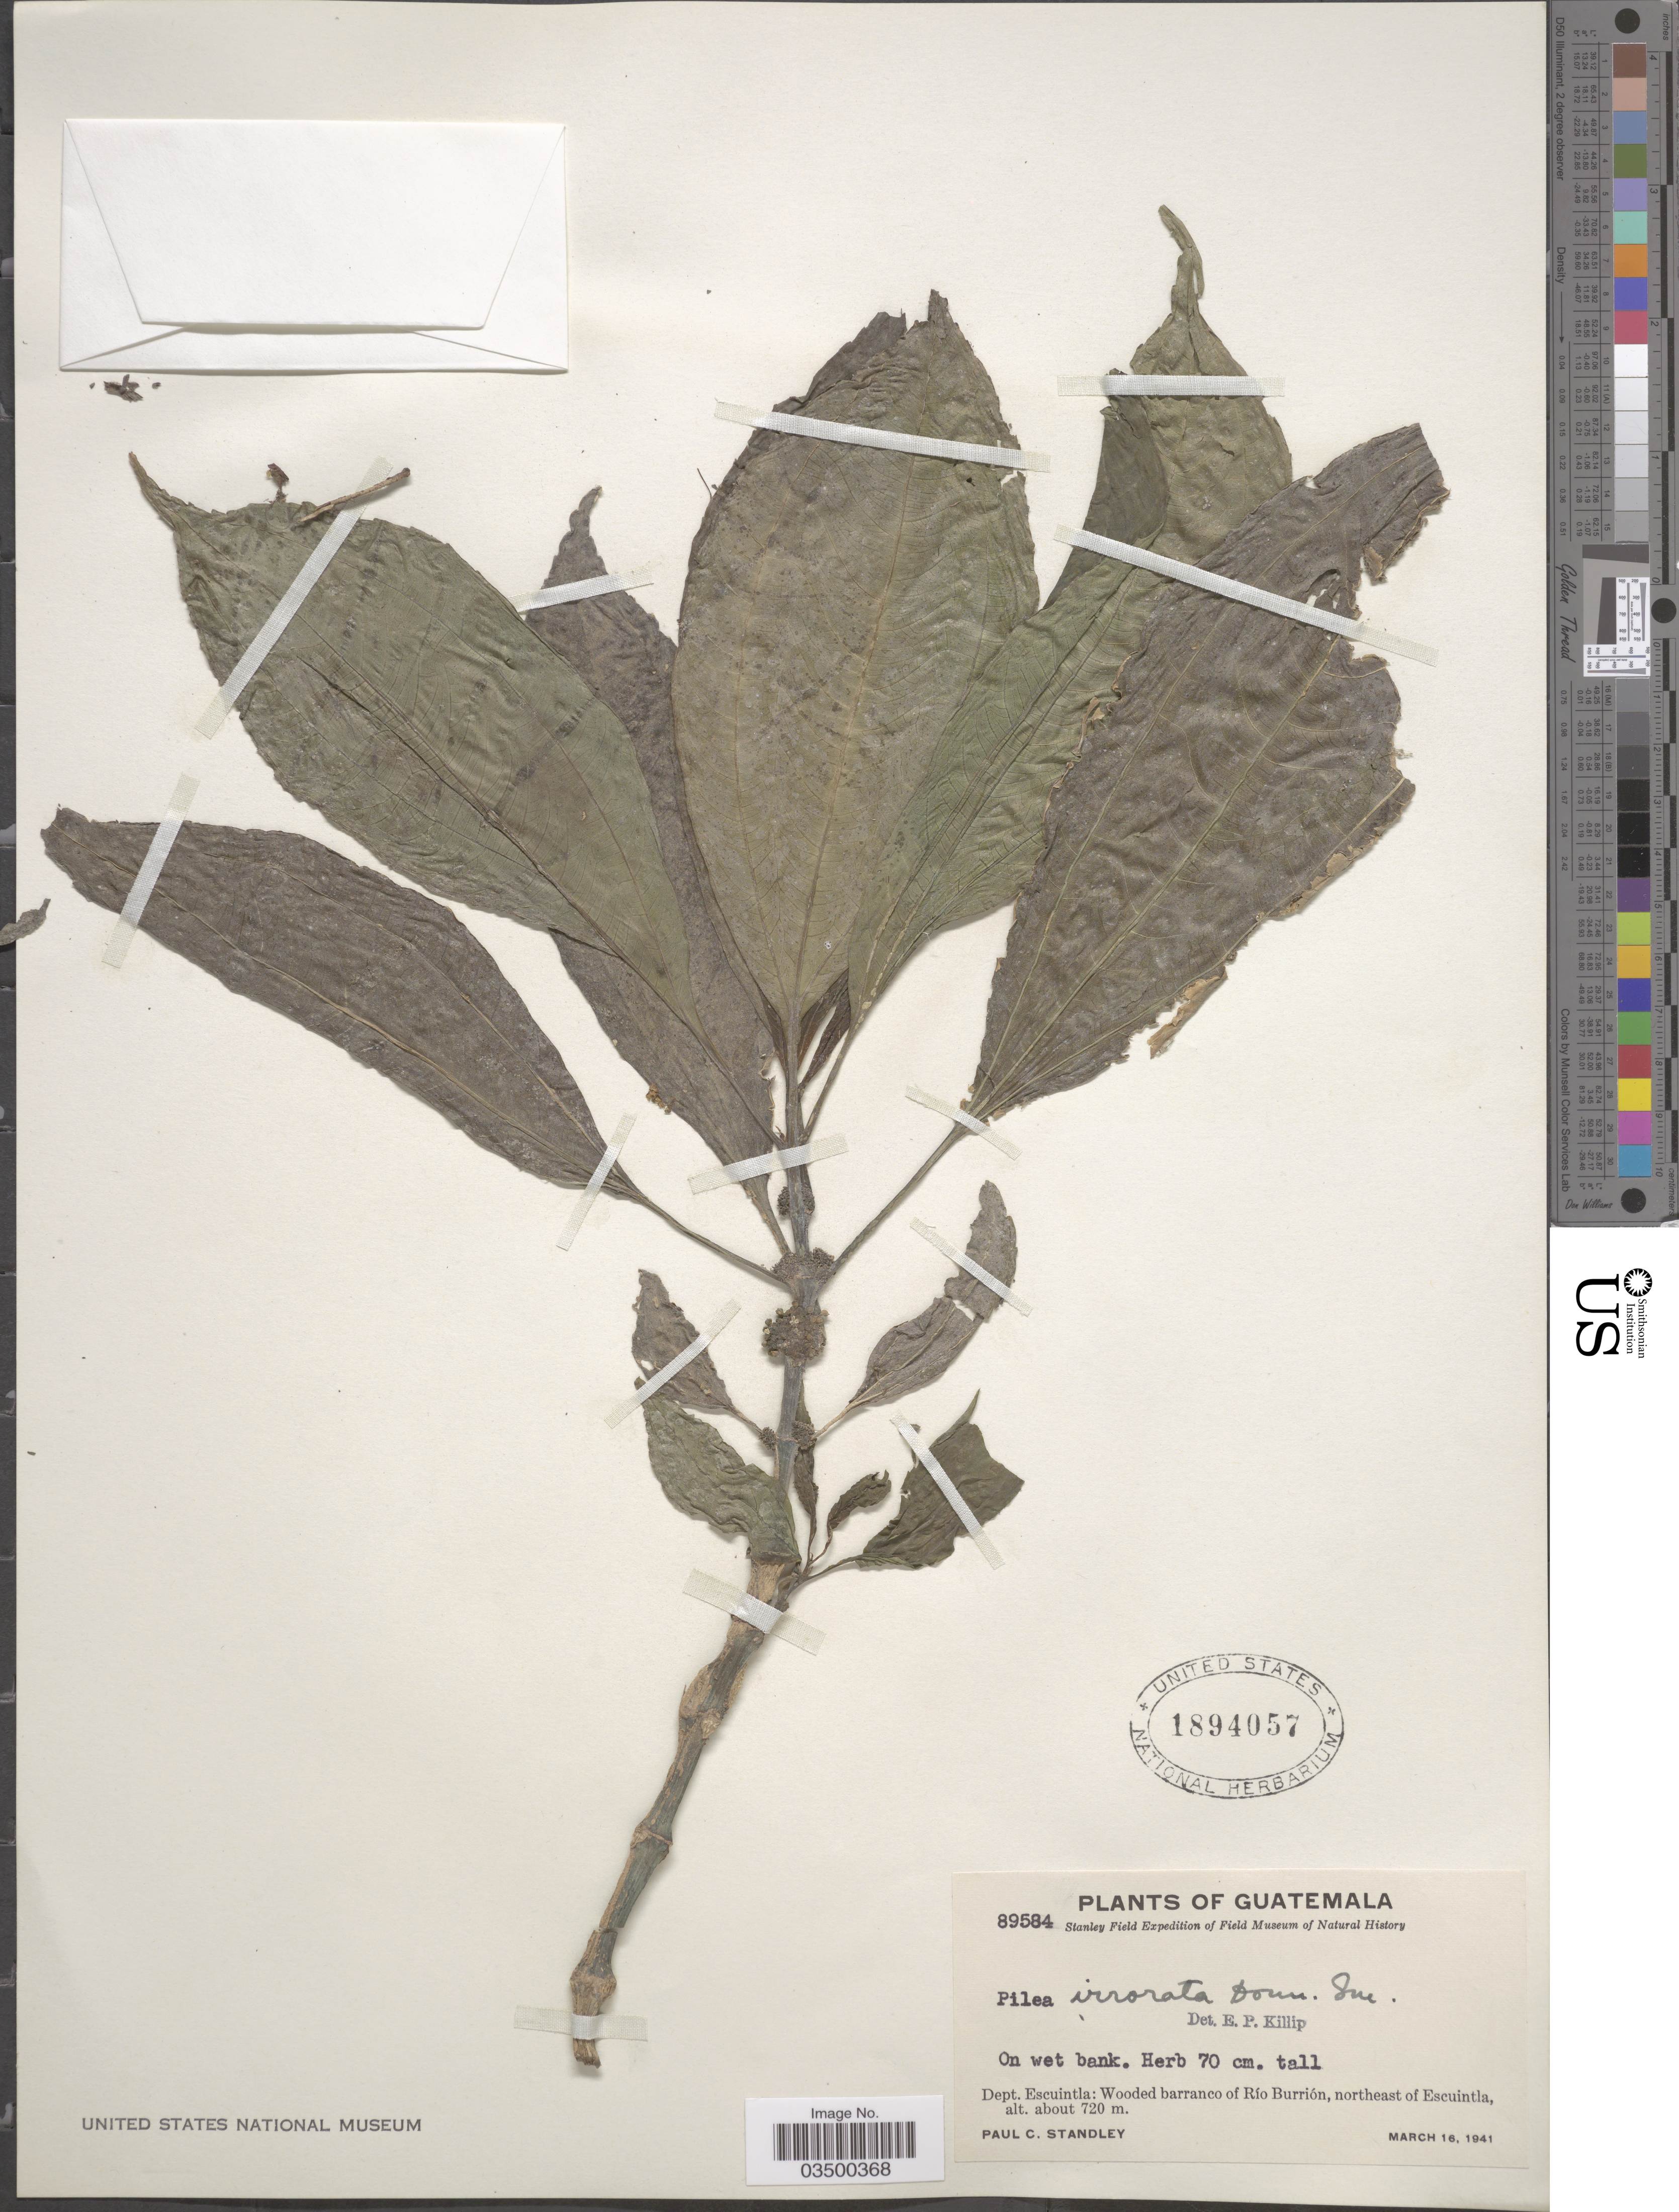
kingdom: Plantae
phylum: Tracheophyta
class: Magnoliopsida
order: Rosales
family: Urticaceae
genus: Pilea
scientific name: Pilea irrorata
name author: Donn. Sm.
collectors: P. C. Standley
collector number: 89584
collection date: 1941-03-16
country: Guatemala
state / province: Escuintla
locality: Dept. Escuintla: Wooded barranco of Río Burrión, northeast of Escuintla.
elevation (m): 720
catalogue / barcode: US 1894057